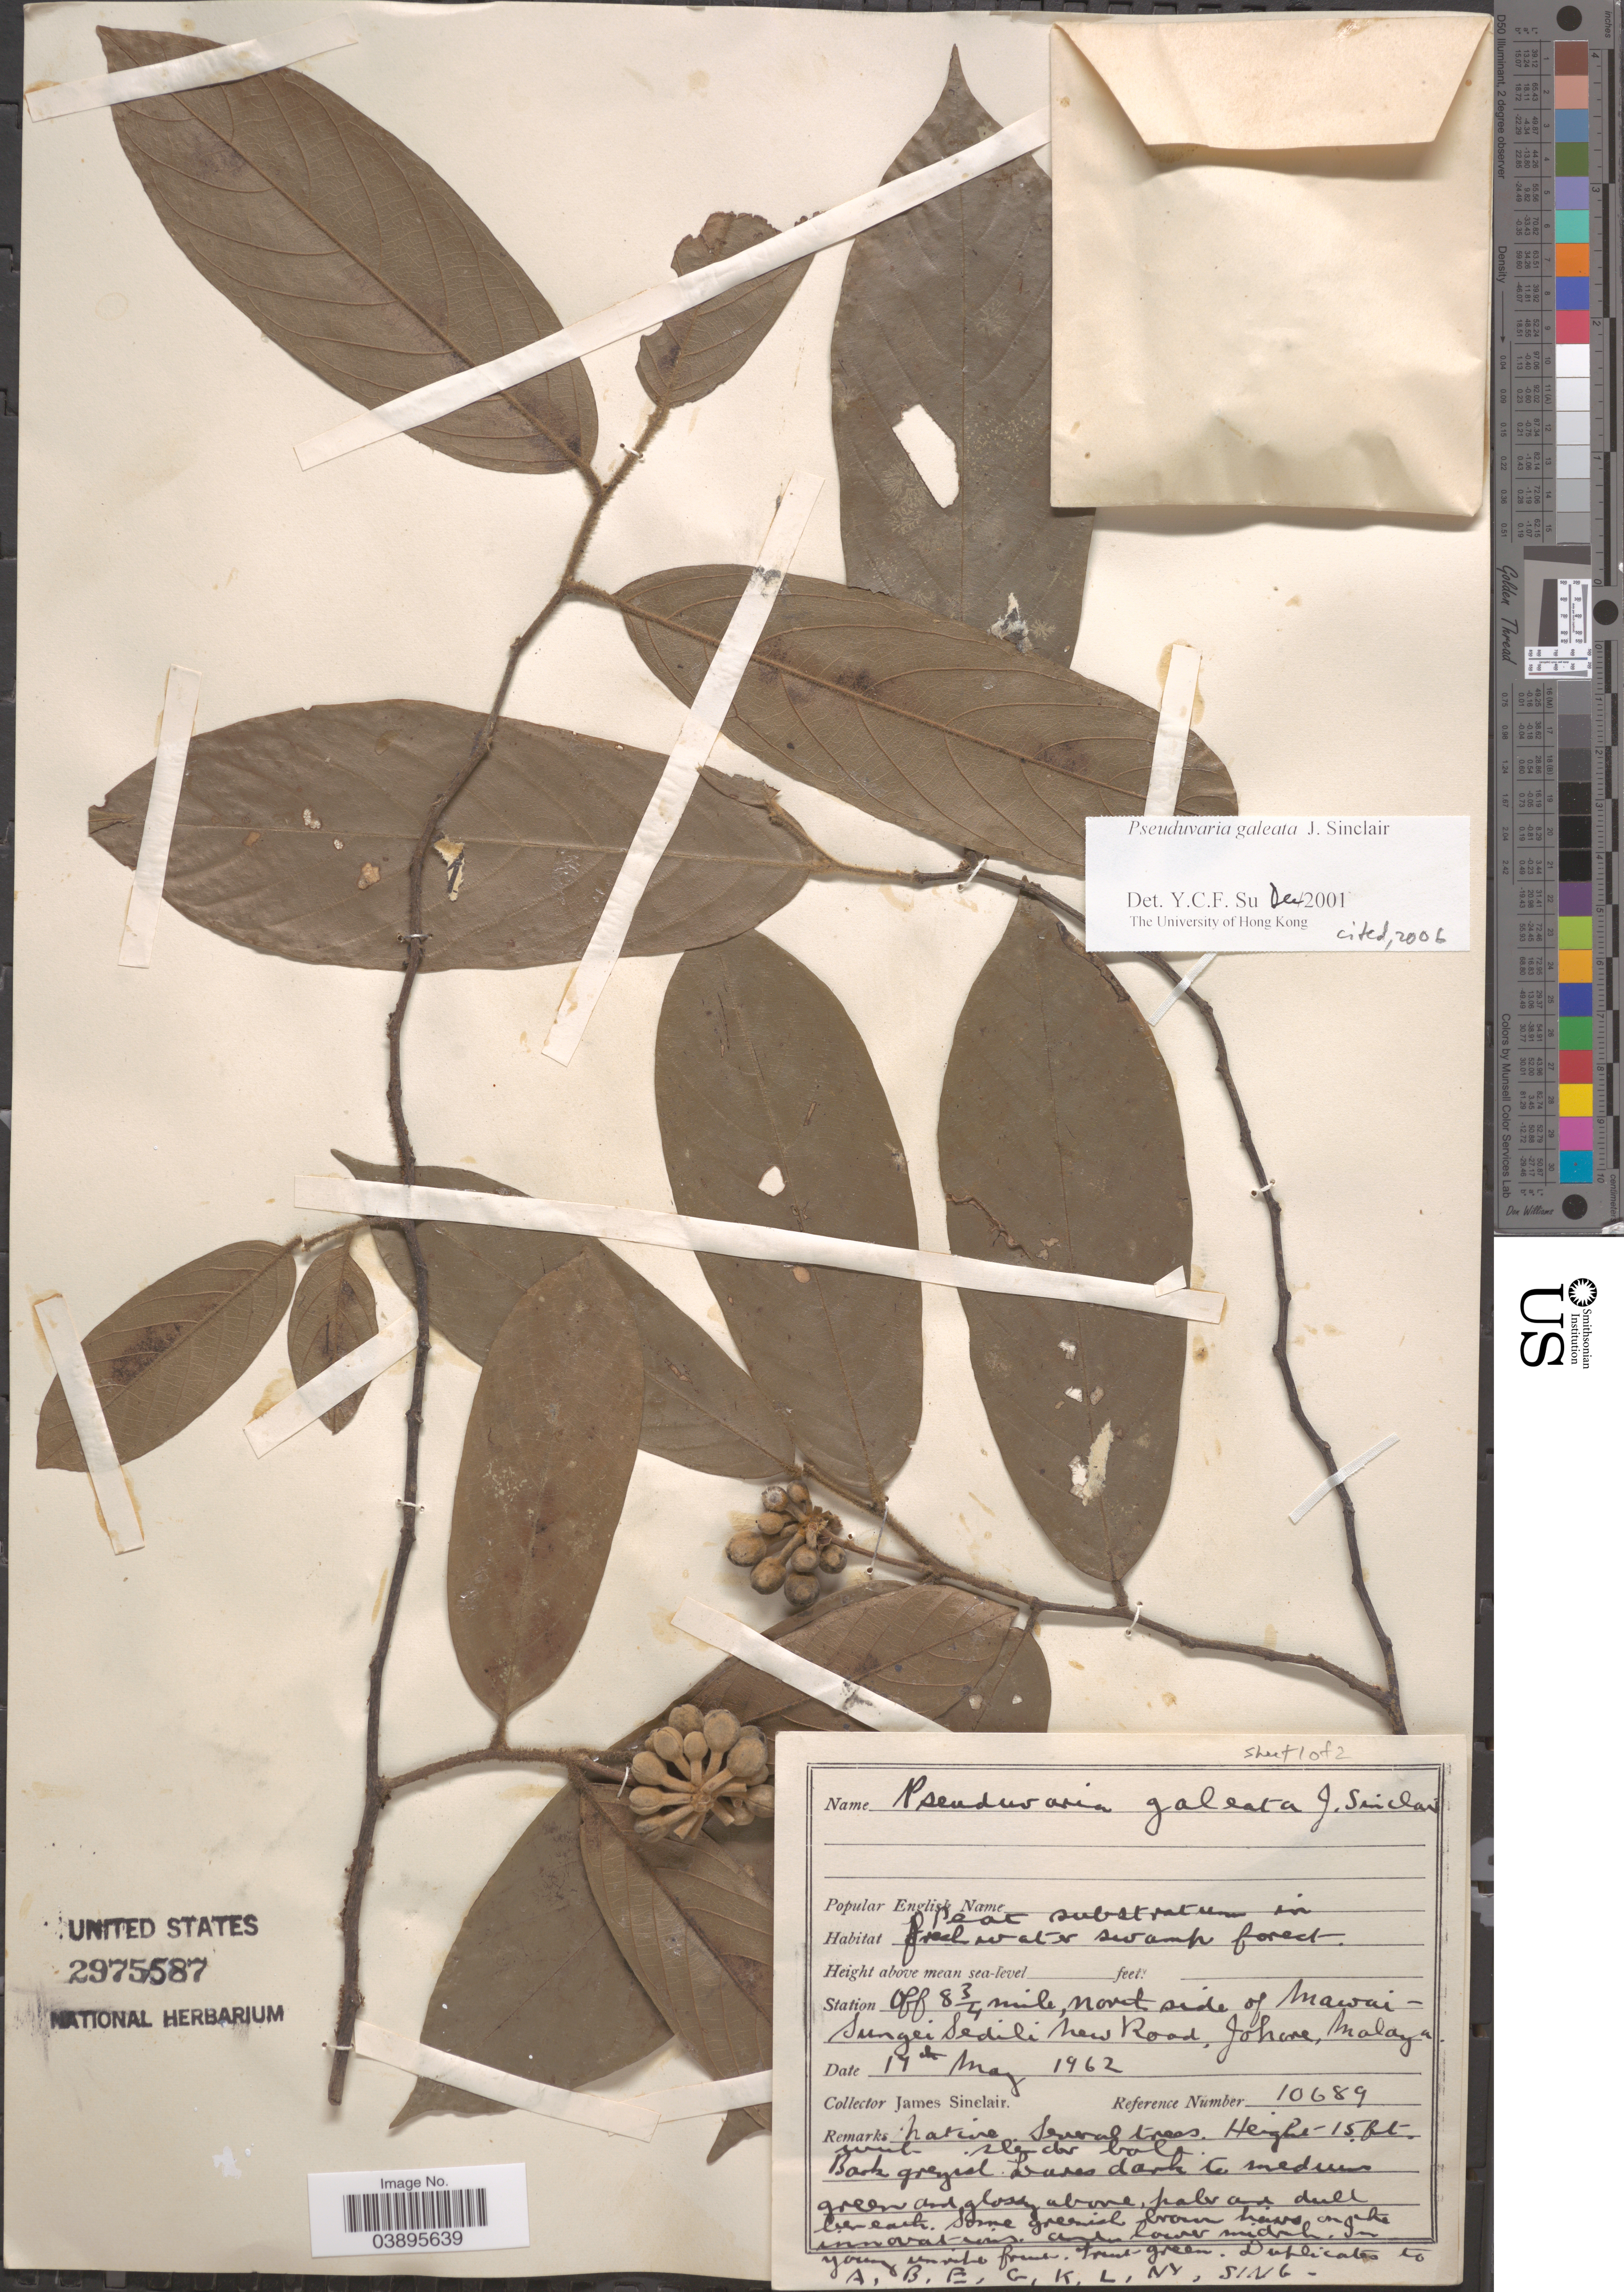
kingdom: Plantae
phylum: Tracheophyta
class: Magnoliopsida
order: Magnoliales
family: Annonaceae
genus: Pseuduvaria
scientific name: Pseuduvaria galeata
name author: J. Sinclair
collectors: J. Sinclair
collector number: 10689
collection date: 1962-05-17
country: Malaysia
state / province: Johor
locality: Station off 8¾ mile, north side of Mawai-Sungei Sedili New Road, Johore, Malaya.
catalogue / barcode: US 2975587